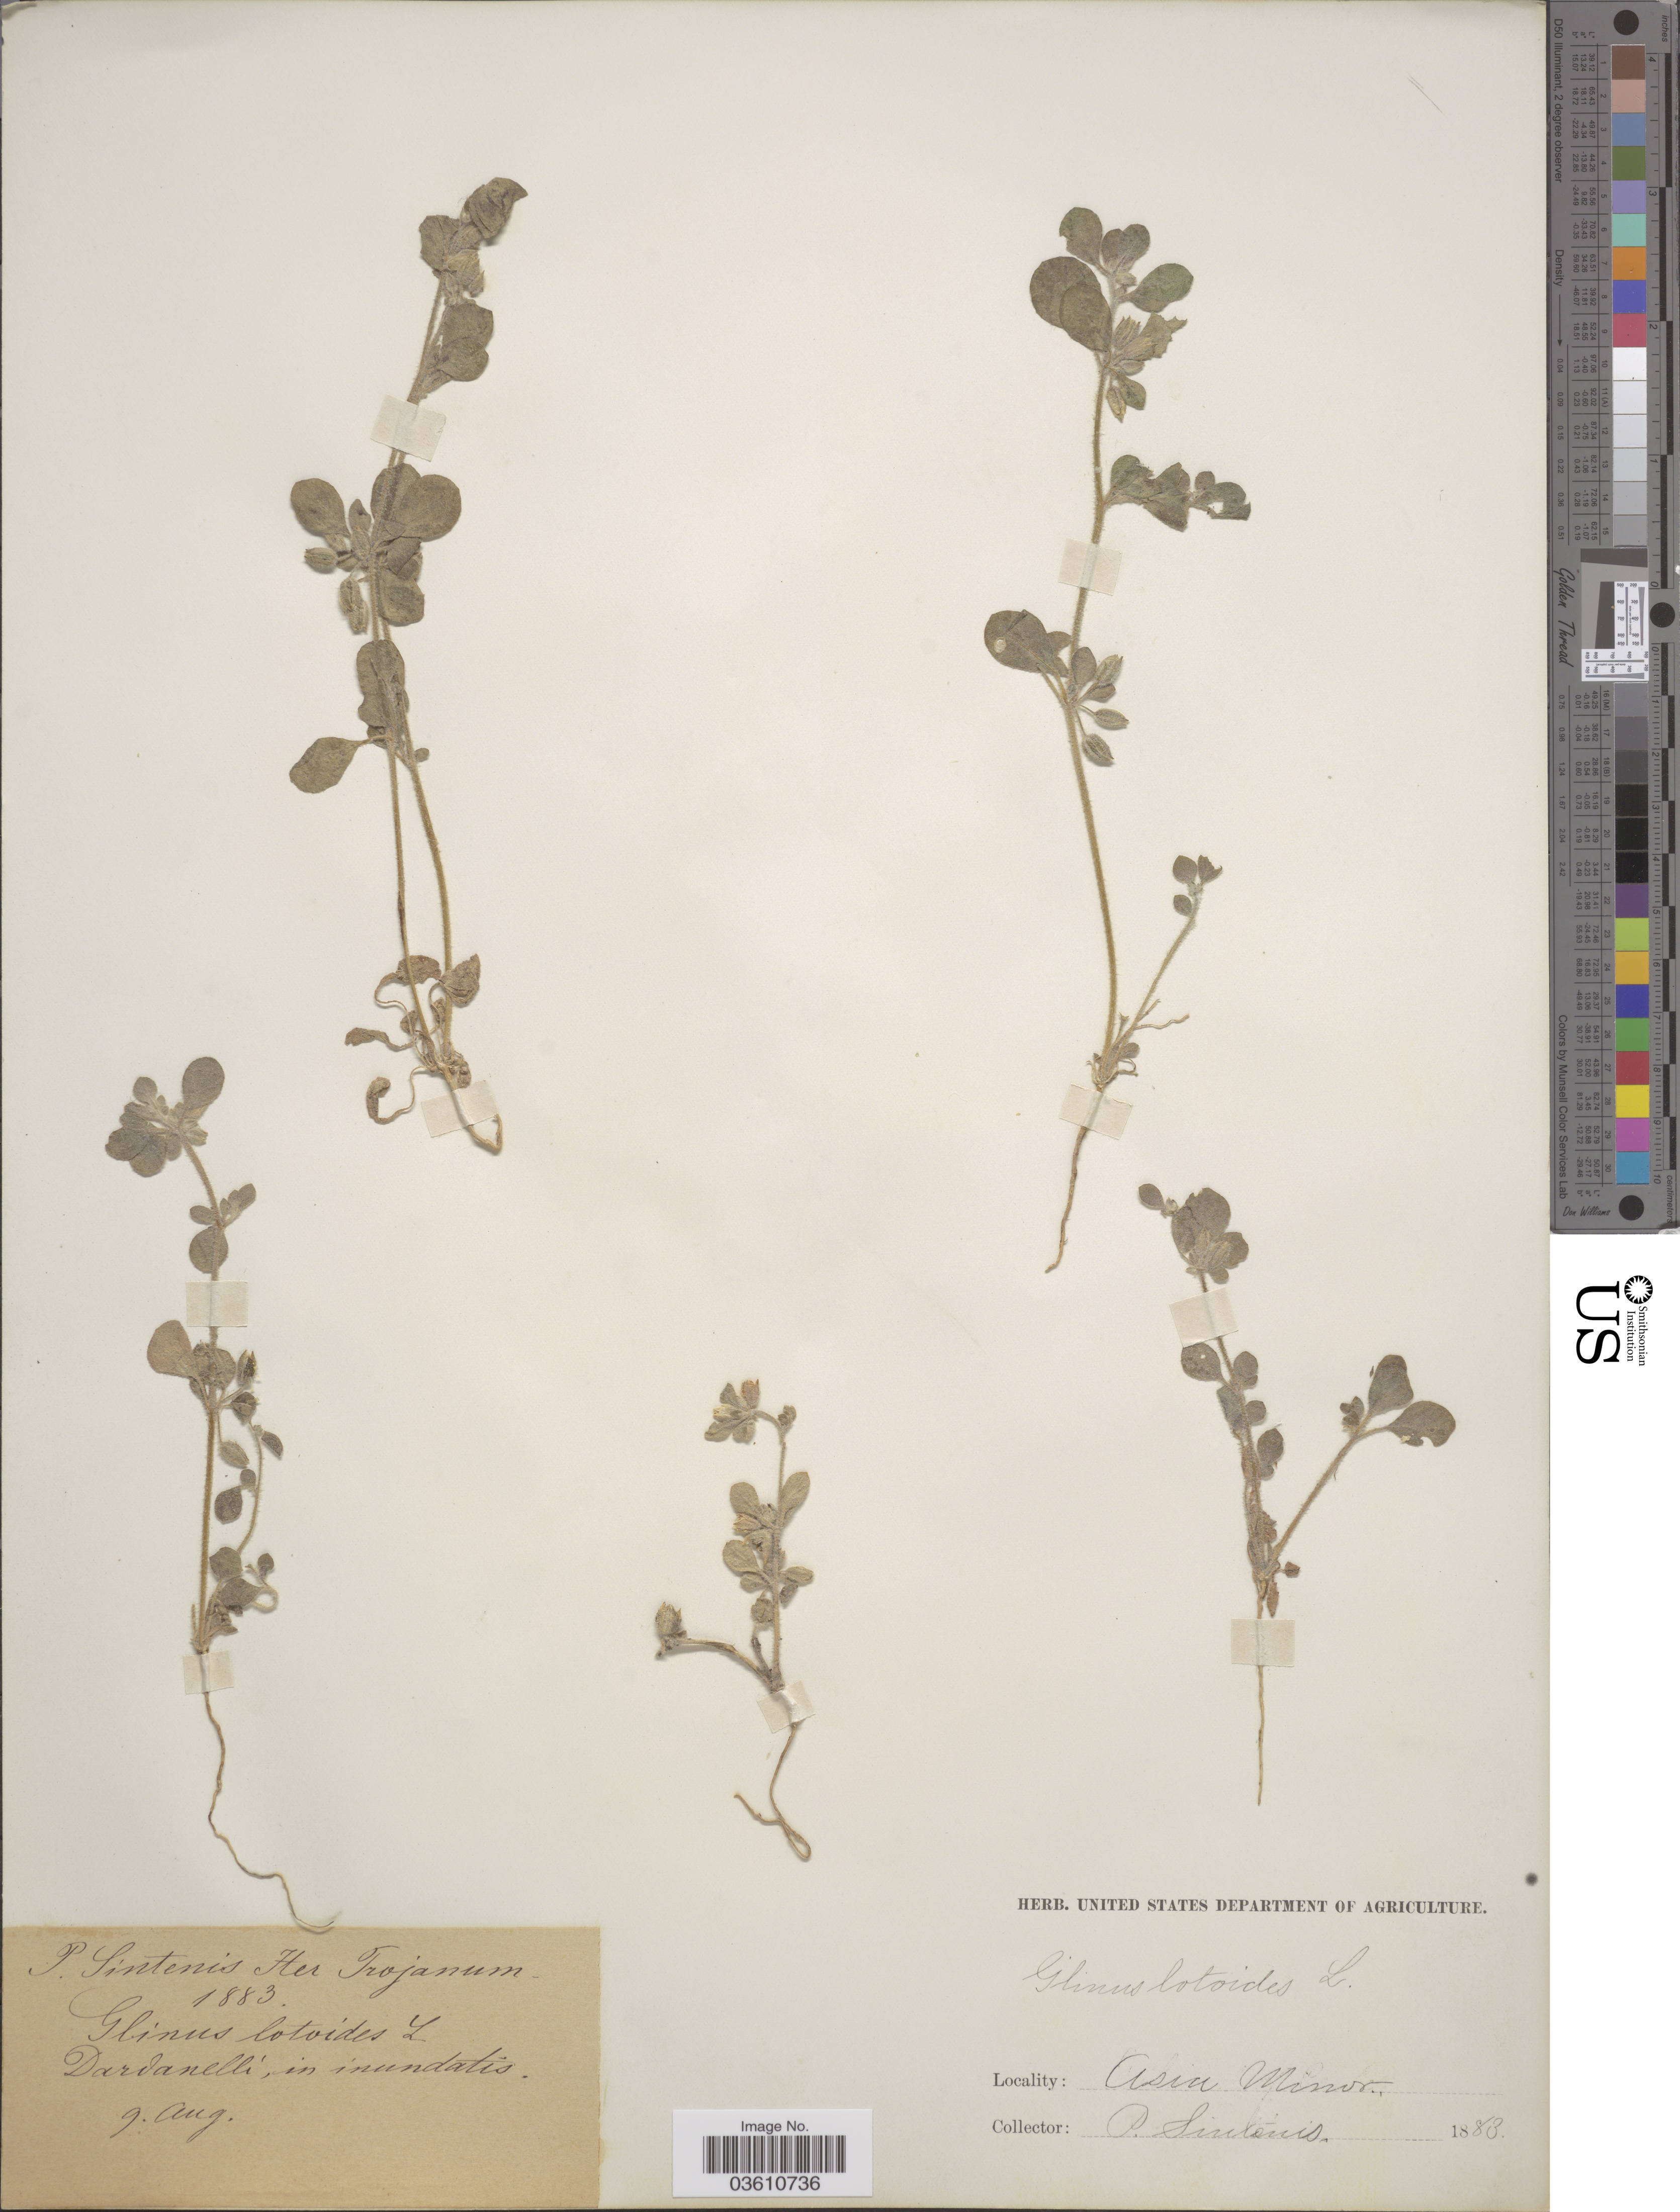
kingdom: Plantae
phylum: Tracheophyta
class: Magnoliopsida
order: Caryophyllales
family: Molluginaceae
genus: Glinus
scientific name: Glinus lotoides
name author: L.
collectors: P. Sintenis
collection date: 1883-08-09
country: Turkey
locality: Trojanum. Dardanelli. Asia Minor.